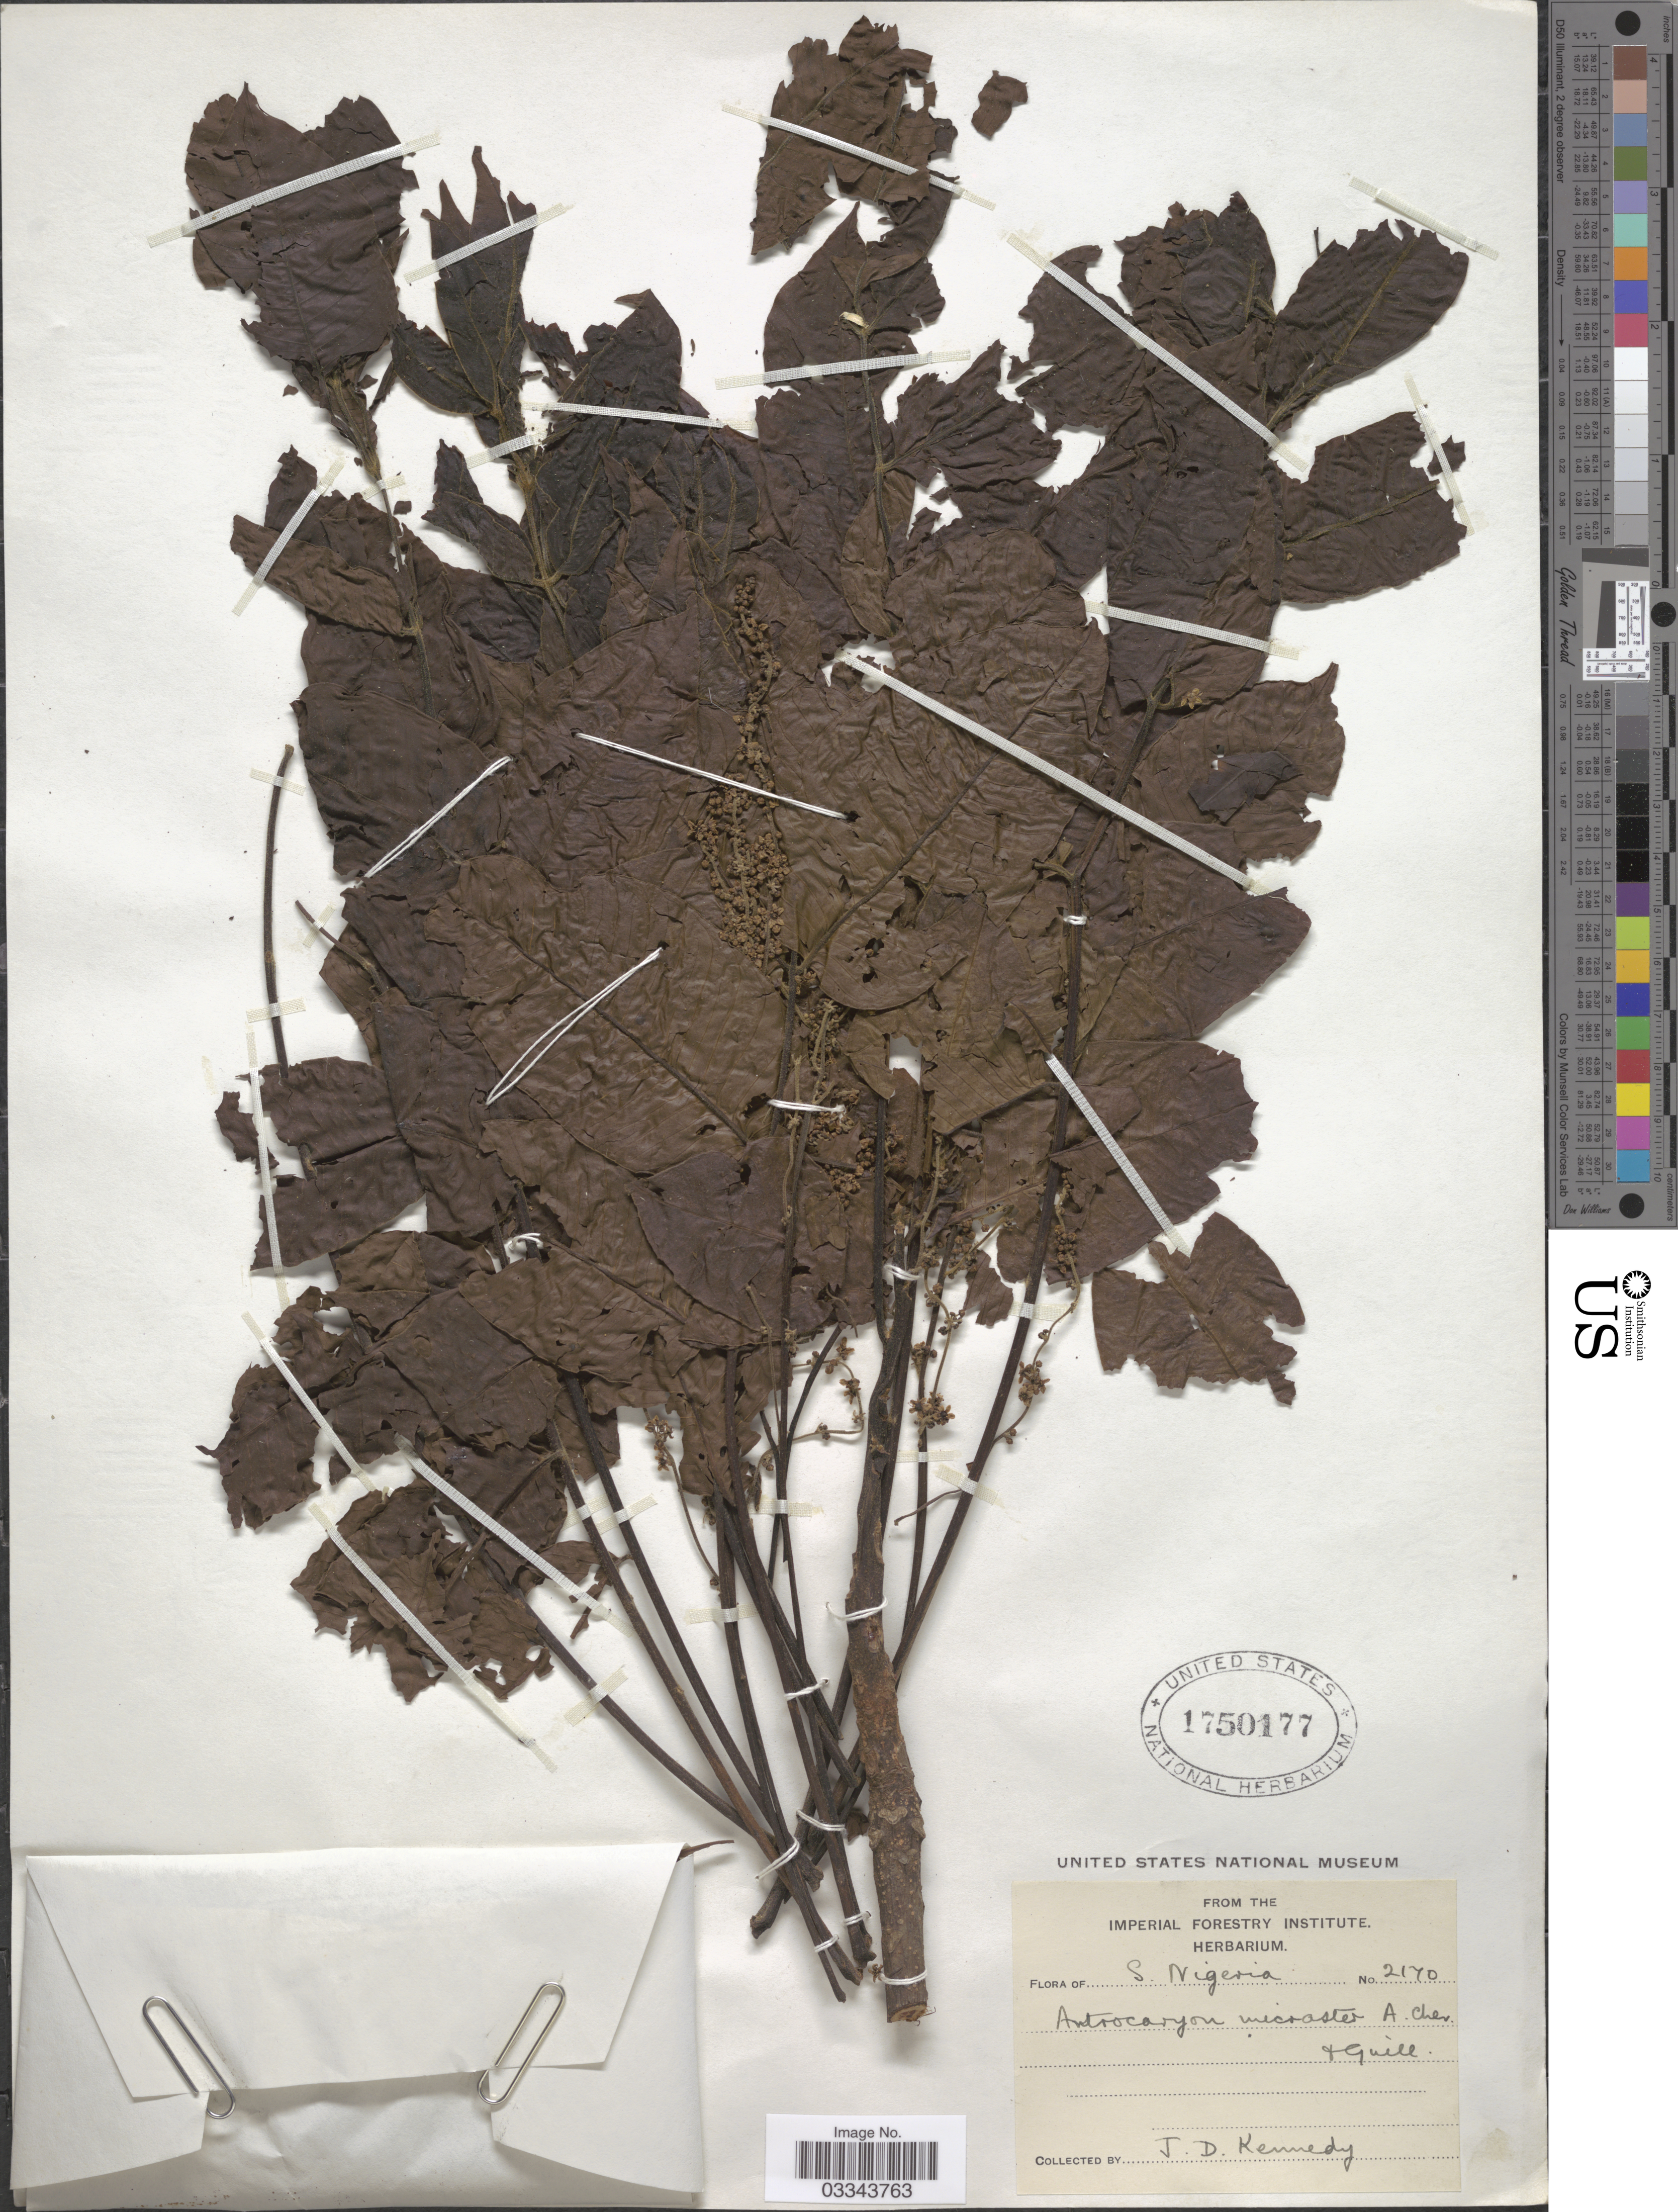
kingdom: Plantae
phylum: Tracheophyta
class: Magnoliopsida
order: Sapindales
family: Anacardiaceae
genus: Antrocaryon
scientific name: Antrocaryon micraster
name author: A. Chev. & Guill.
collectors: J. D. Kennedy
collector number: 2170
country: Nigeria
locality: S. Nigeria.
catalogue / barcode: US 1750177